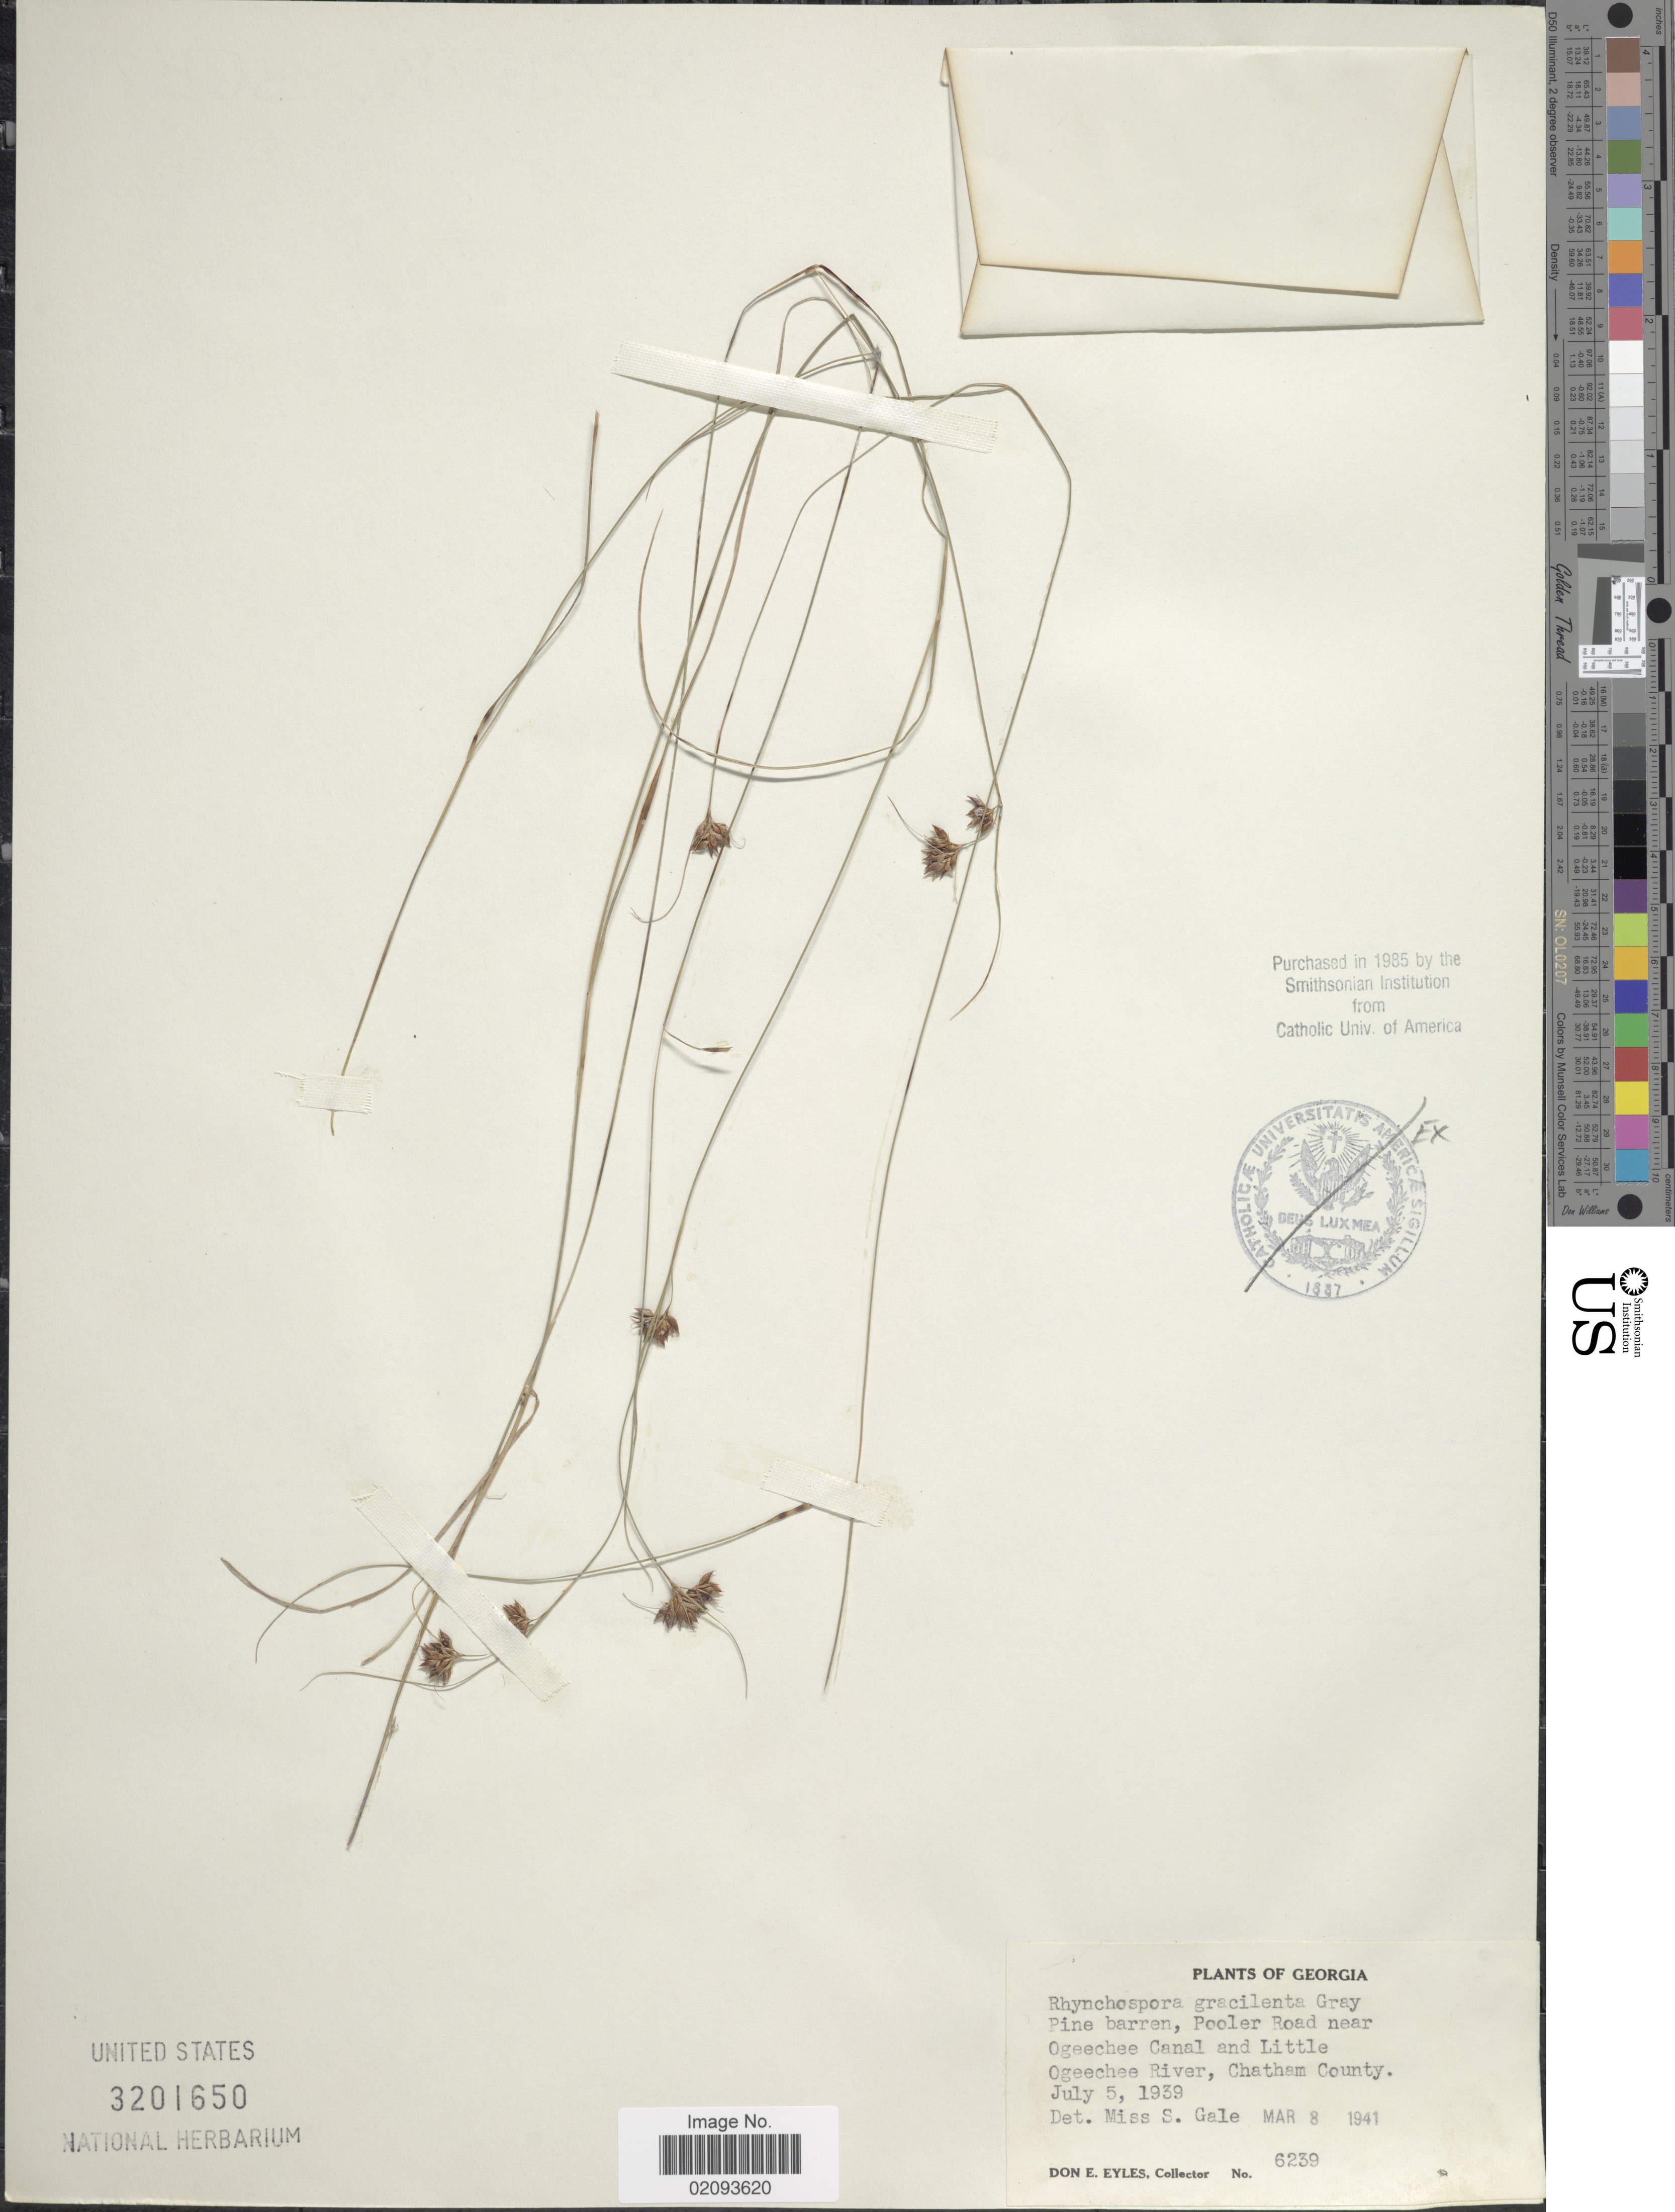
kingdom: Plantae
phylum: Tracheophyta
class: Liliopsida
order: Poales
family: Cyperaceae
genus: Rhynchospora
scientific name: Rhynchospora gracilenta A. Gray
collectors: D. Eyles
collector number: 6239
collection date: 1939-07-05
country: United States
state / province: Georgia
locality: Pine barren, Pooler Road near Ogechee Canal and Little Ogeechee River, Chatham County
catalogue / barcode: US 3201650